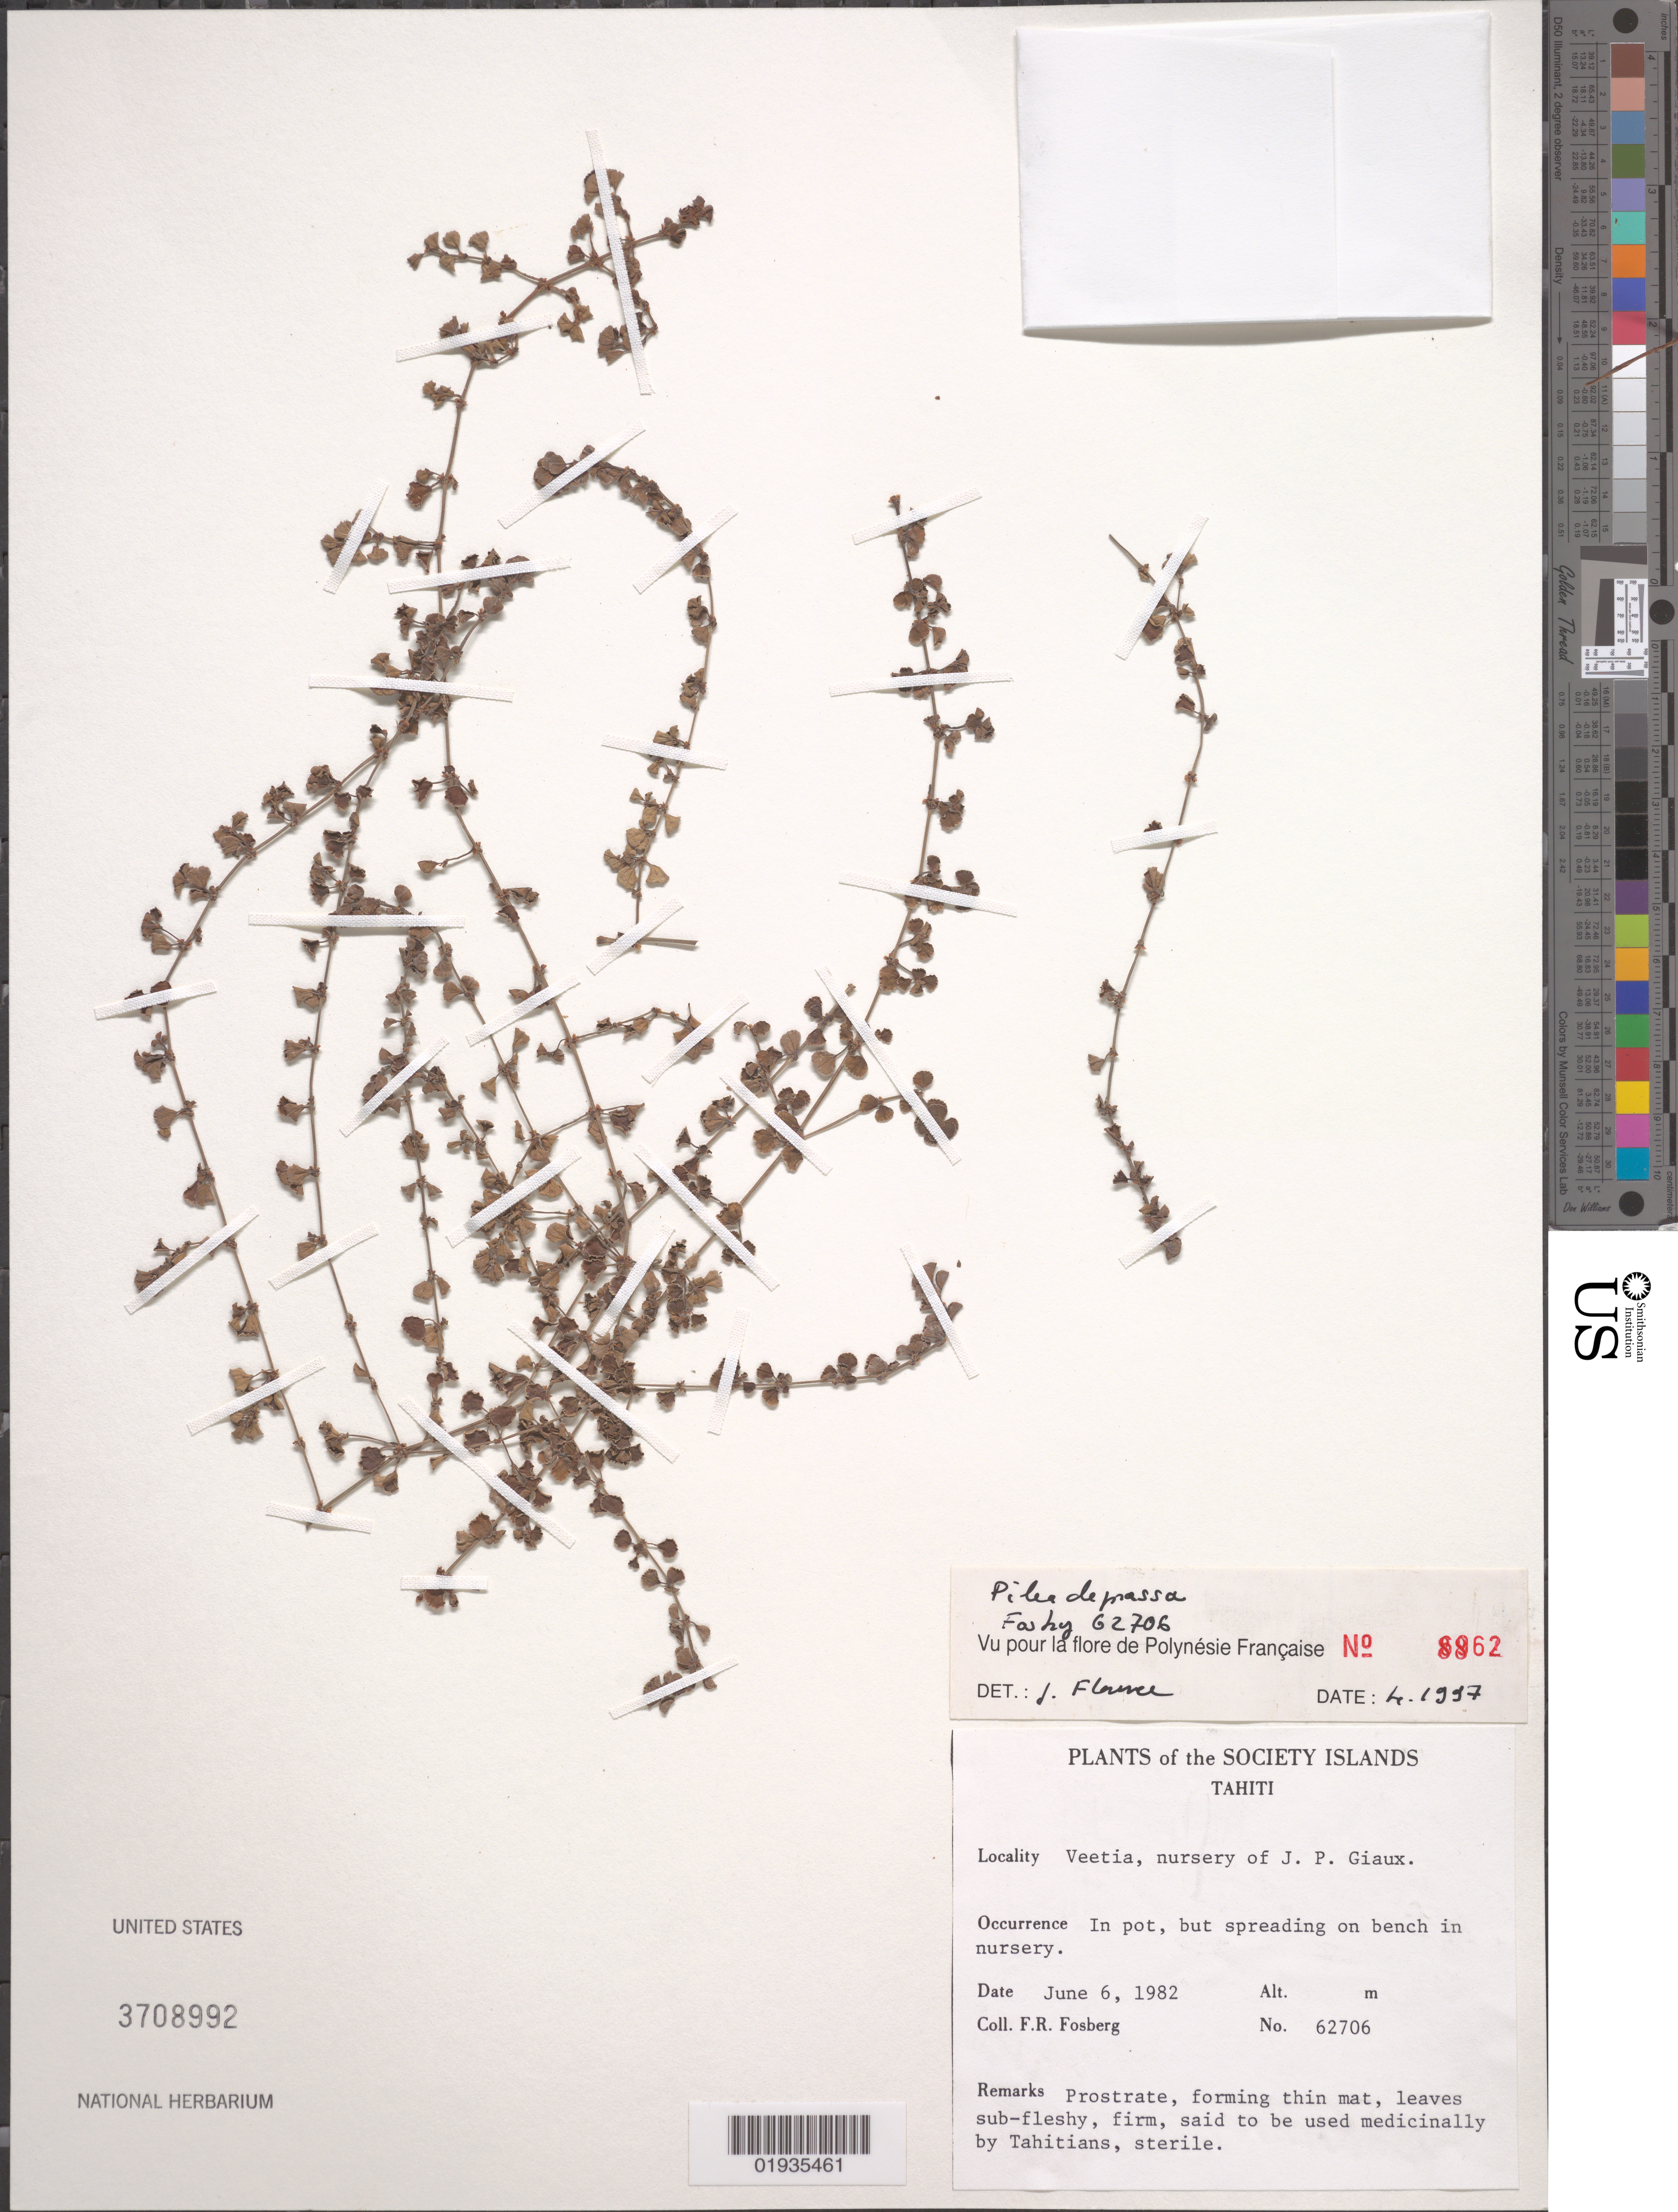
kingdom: Plantae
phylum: Tracheophyta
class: Magnoliopsida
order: Rosales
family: Urticaceae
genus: Pilea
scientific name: Pilea depressa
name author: (Sw.) Blume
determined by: Florence, J.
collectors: F. R. Fosberg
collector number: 62706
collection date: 1982-06-06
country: French Polynesia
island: Tahiti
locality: Veetia, nursery of J.P. Giaux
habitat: In pot, but spreading on bench in nursery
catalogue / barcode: US 3708992